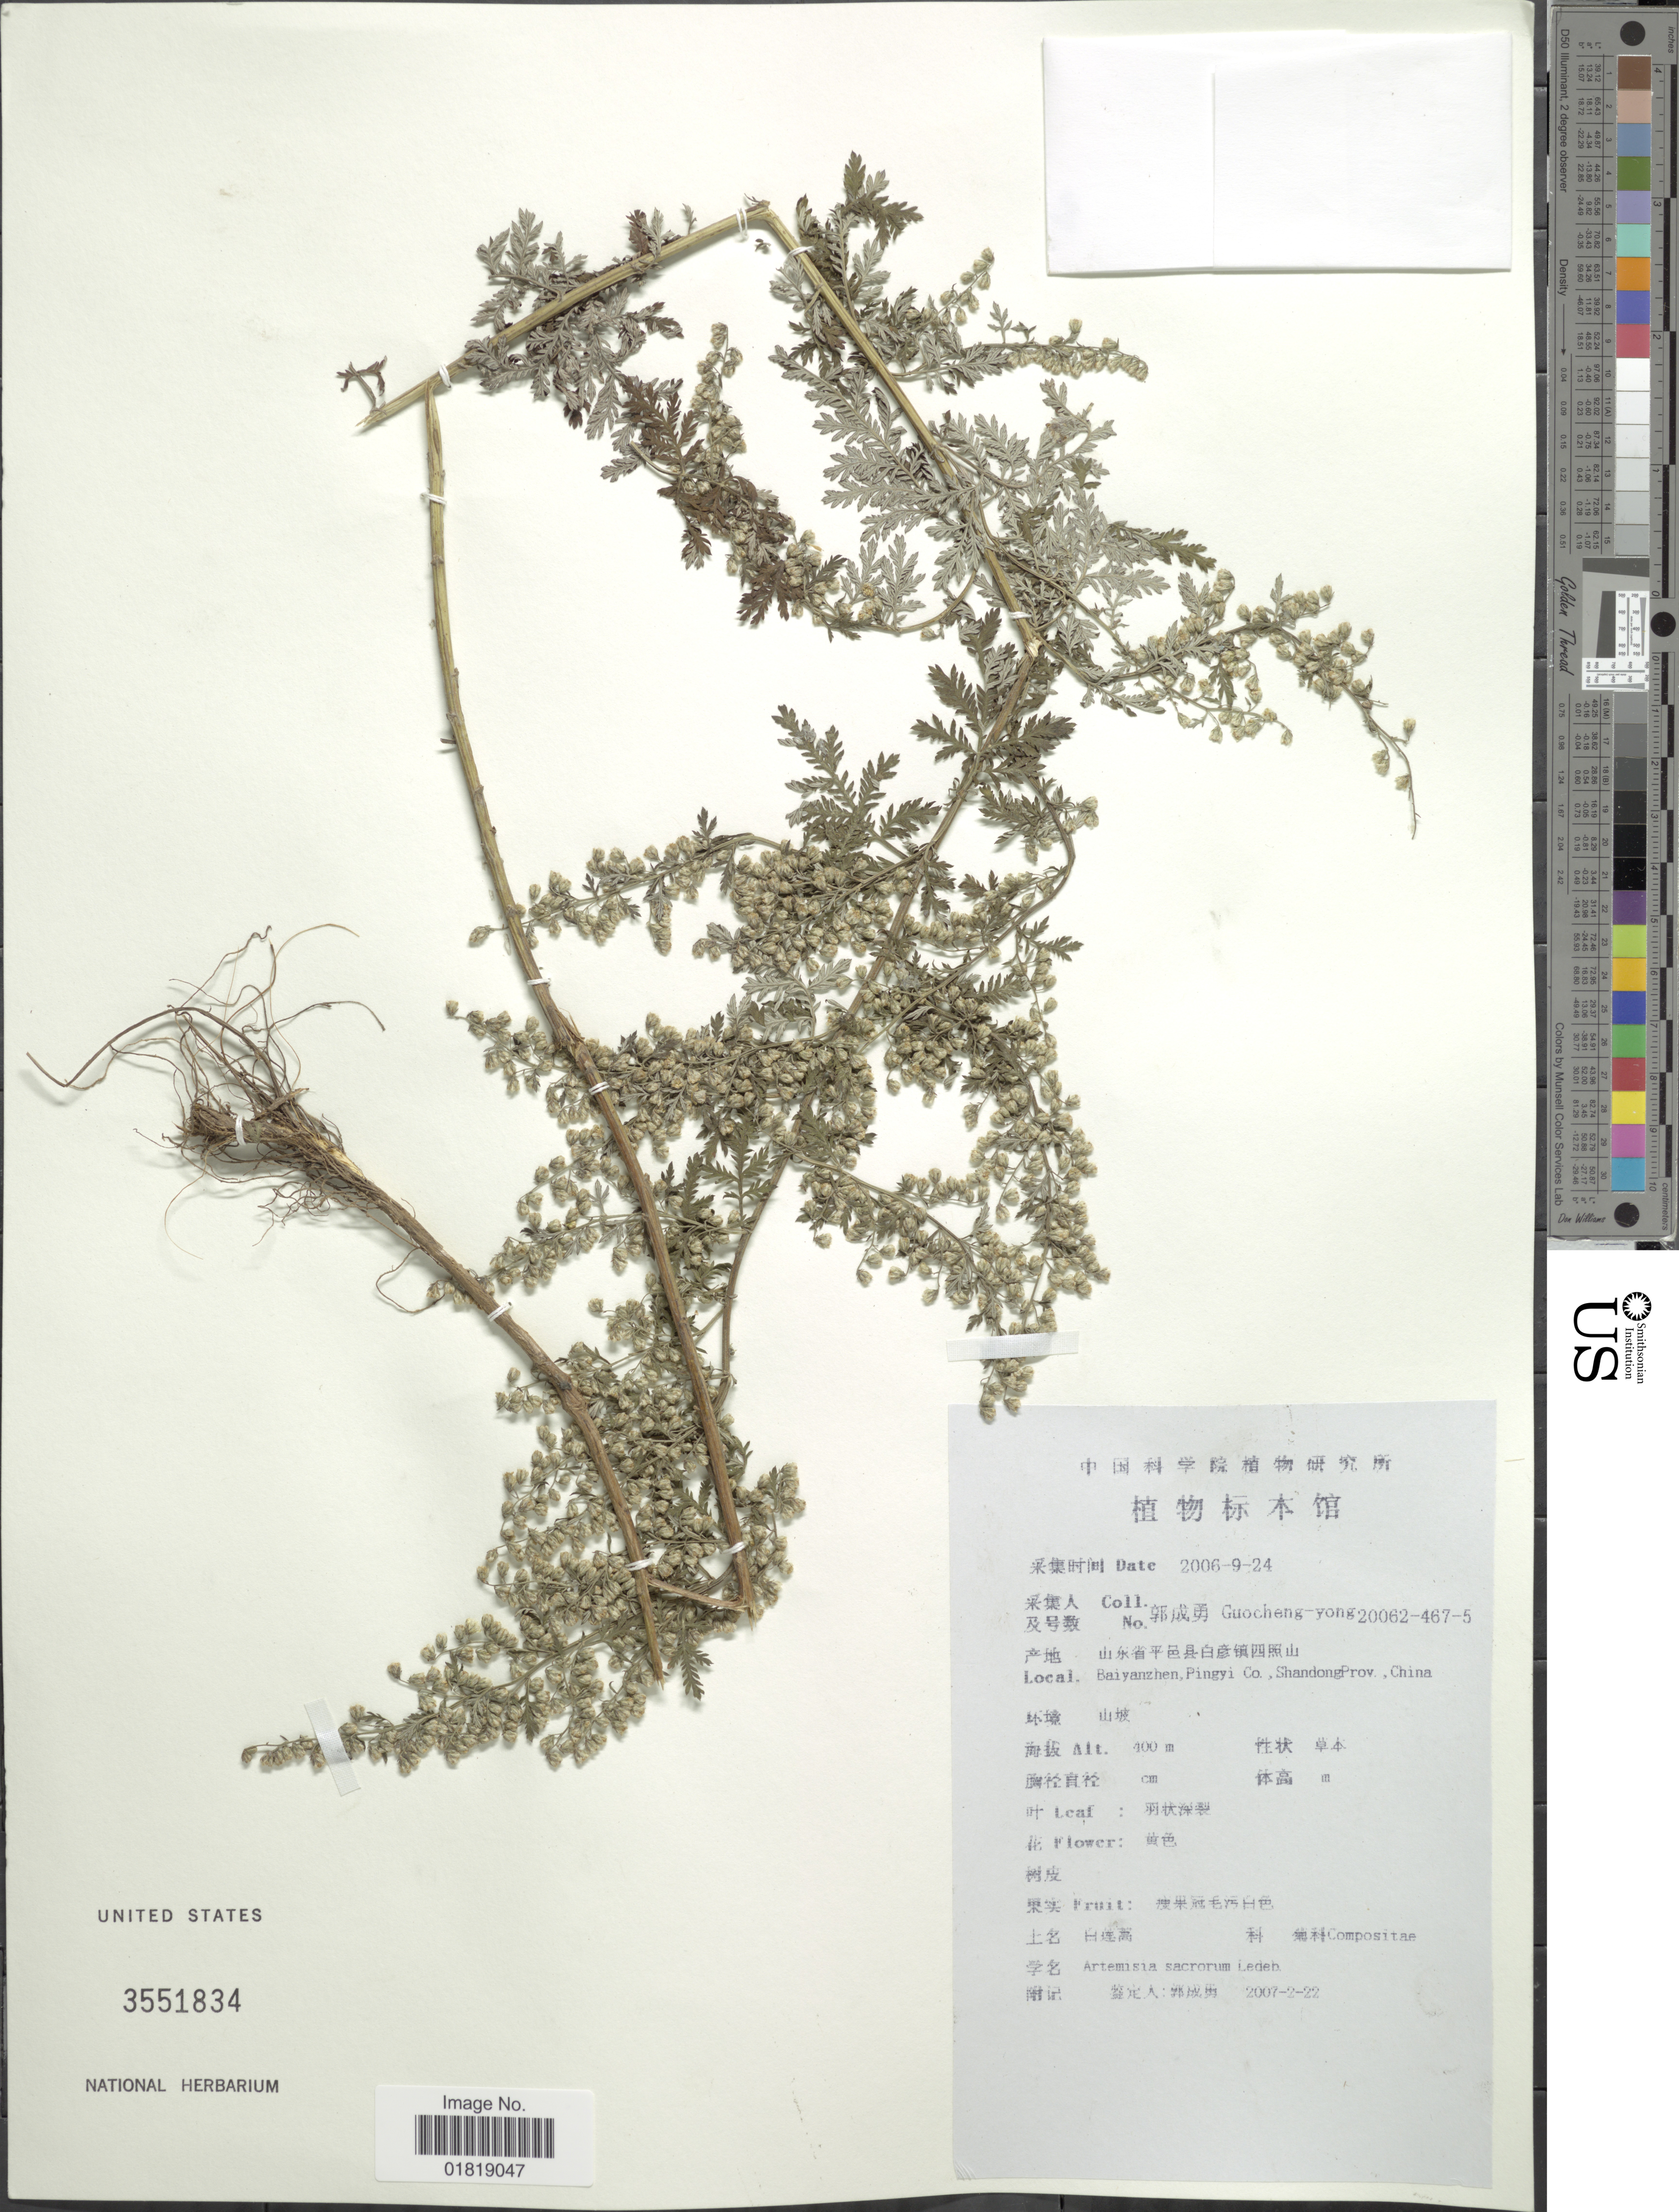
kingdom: Plantae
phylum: Tracheophyta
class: Magnoliopsida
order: Asterales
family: Asteraceae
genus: Artemisia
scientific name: Artemisia sacrorum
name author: Ledeb.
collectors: Guo cheng-yong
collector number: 20062-467-5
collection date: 2006-09-24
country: China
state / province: Shandong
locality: Baiyanzhen, Pingyi Co.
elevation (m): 100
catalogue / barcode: US 3551834